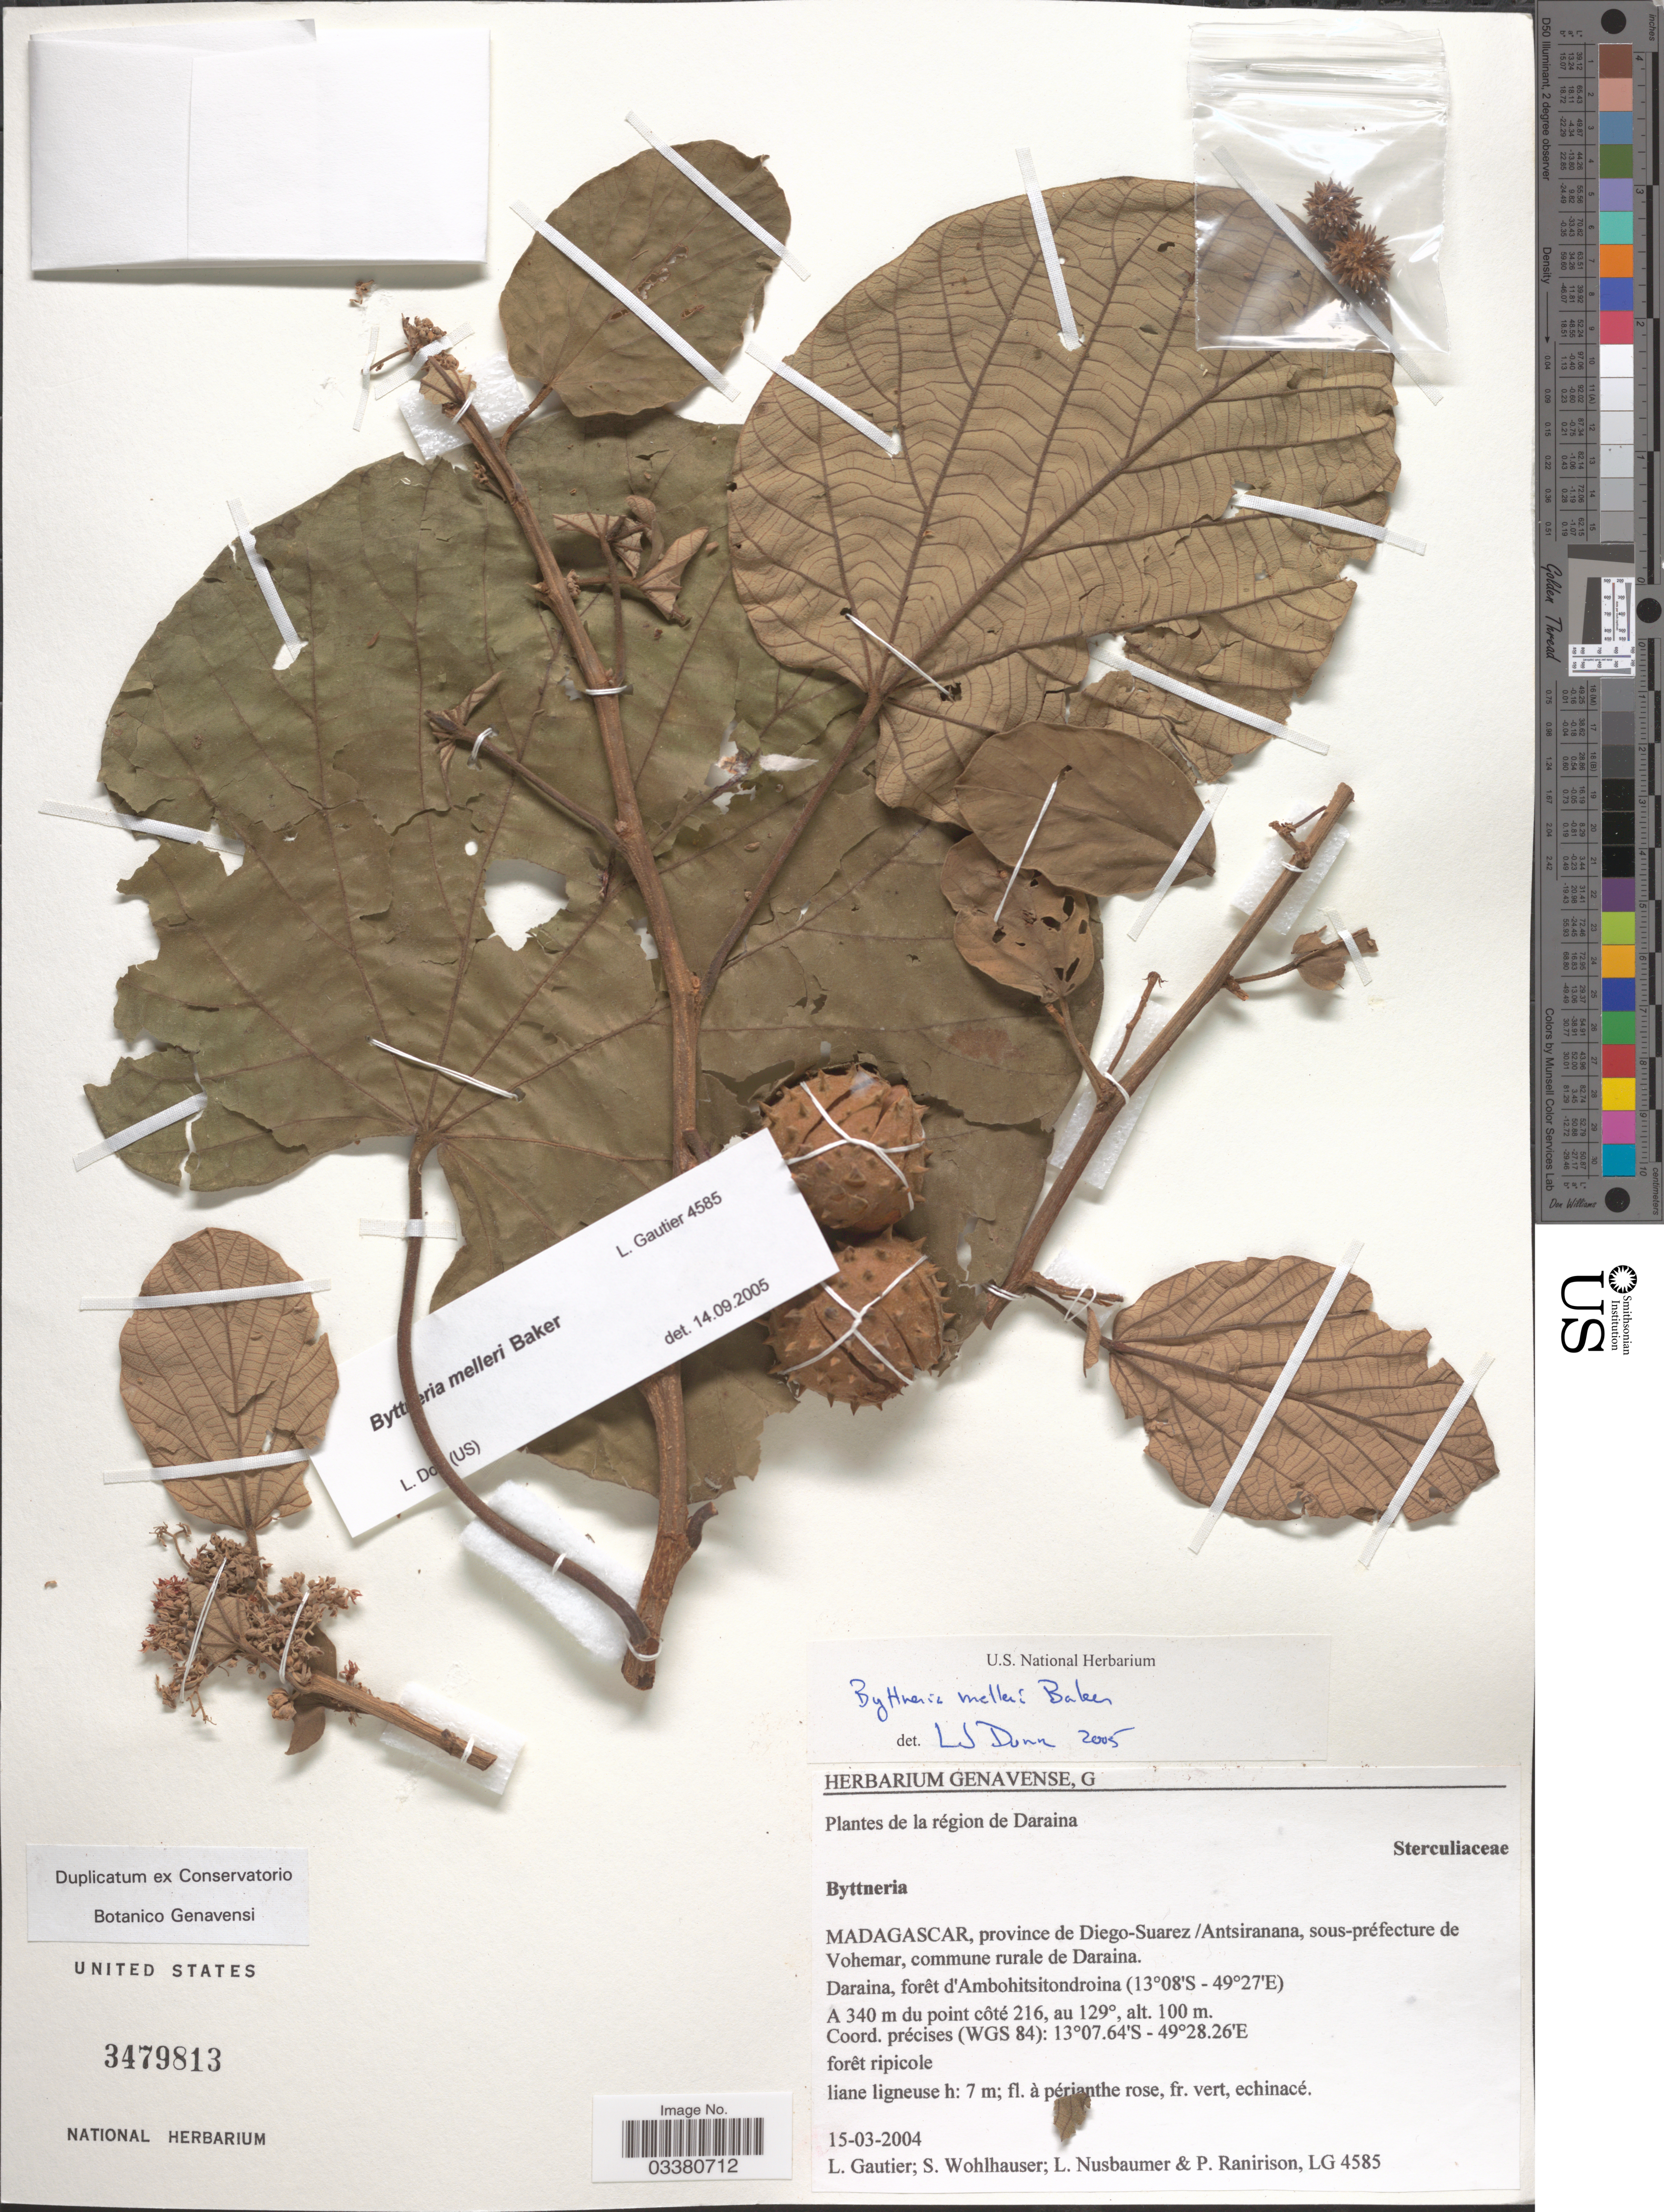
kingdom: Plantae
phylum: Tracheophyta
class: Magnoliopsida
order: Malvales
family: Malvaceae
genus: Byttneria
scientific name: Byttneria melleri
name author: Baker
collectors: L. Gautier, S. Wohlhauser, L. Nusbaumer & P. Ranirison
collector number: LG 4585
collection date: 2004-03-15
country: Madagascar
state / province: Sava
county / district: Vohémar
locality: De la région de Daraina. Province de Diego-Suarez. Sous-préfecture de Vohemar, commune rurale de Daraina. Daraina, forêt d'Ambohitsitondroina. A 340 m du point côté 216, au 129°. (WGS 84).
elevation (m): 100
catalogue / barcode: US 3479813